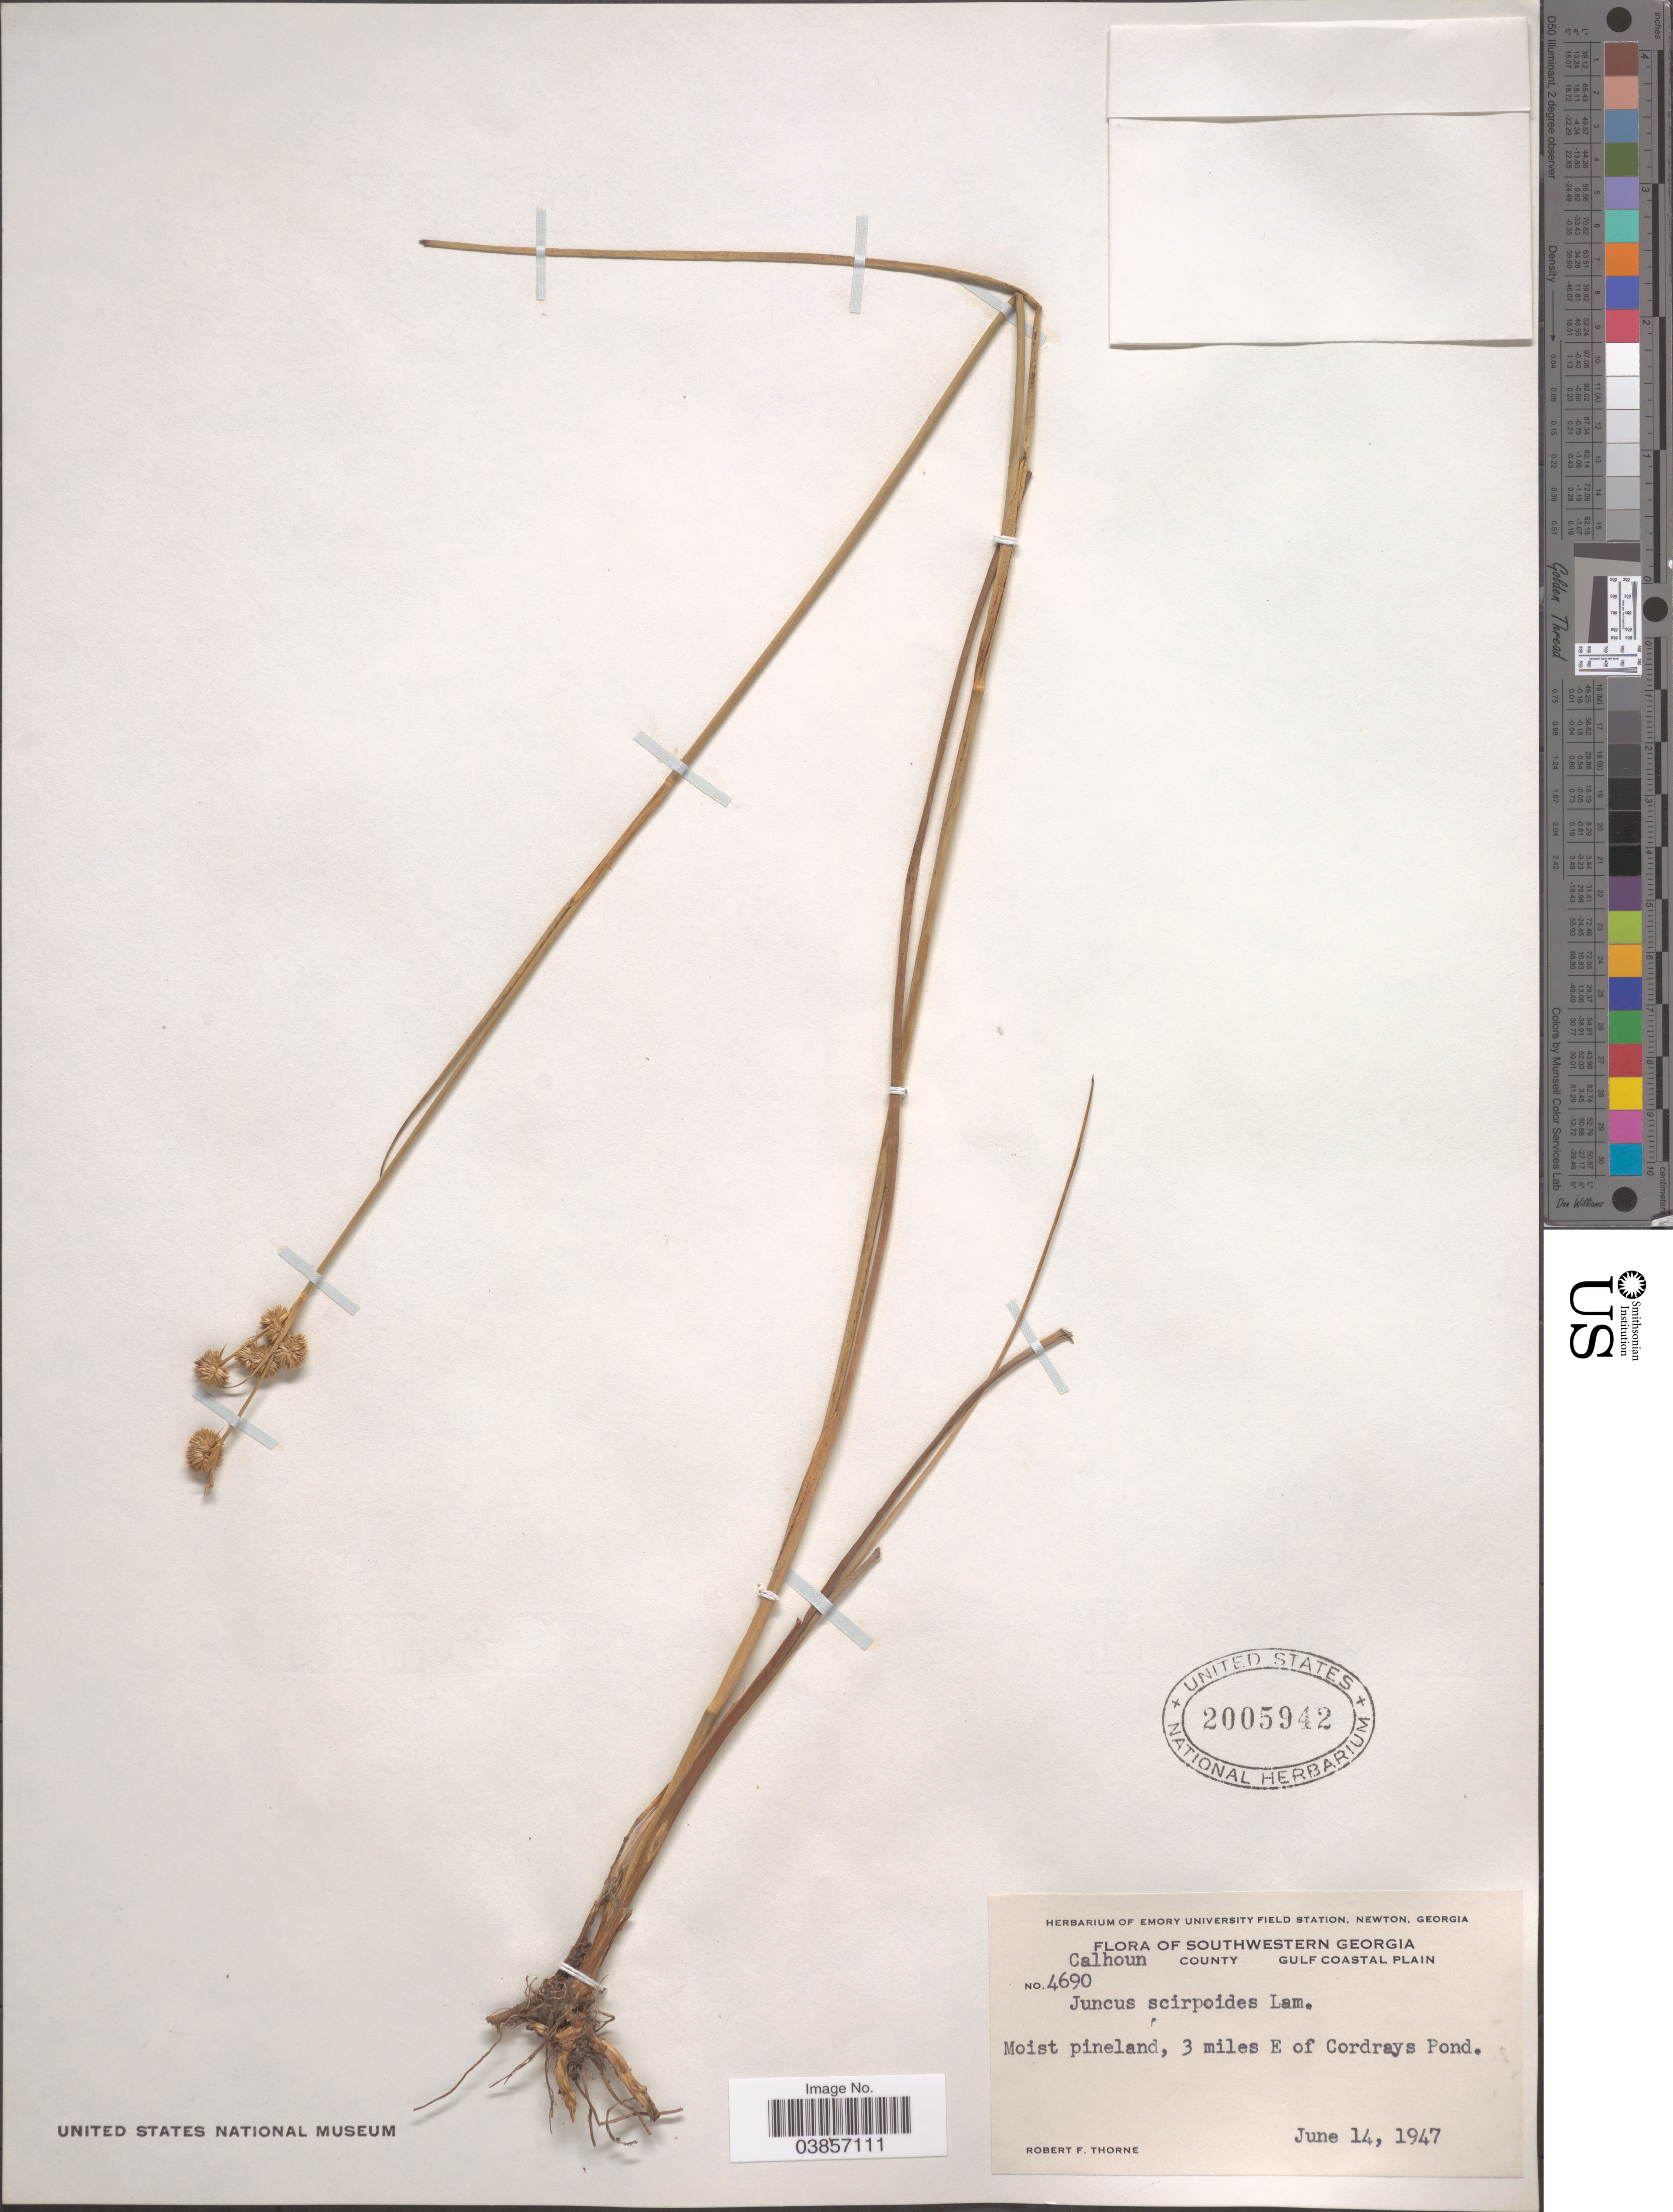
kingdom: Plantae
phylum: Tracheophyta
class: Liliopsida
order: Poales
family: Juncaceae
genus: Juncus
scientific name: Juncus scirpoides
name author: Lam.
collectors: R. F. Thorne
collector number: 4690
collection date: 1947-06-14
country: United States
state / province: Georgia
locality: Southwestern Georgia. Calhoun County, Gulf Coastal Plain. 3 miles E of Cordrays Pond.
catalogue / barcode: US 2005942